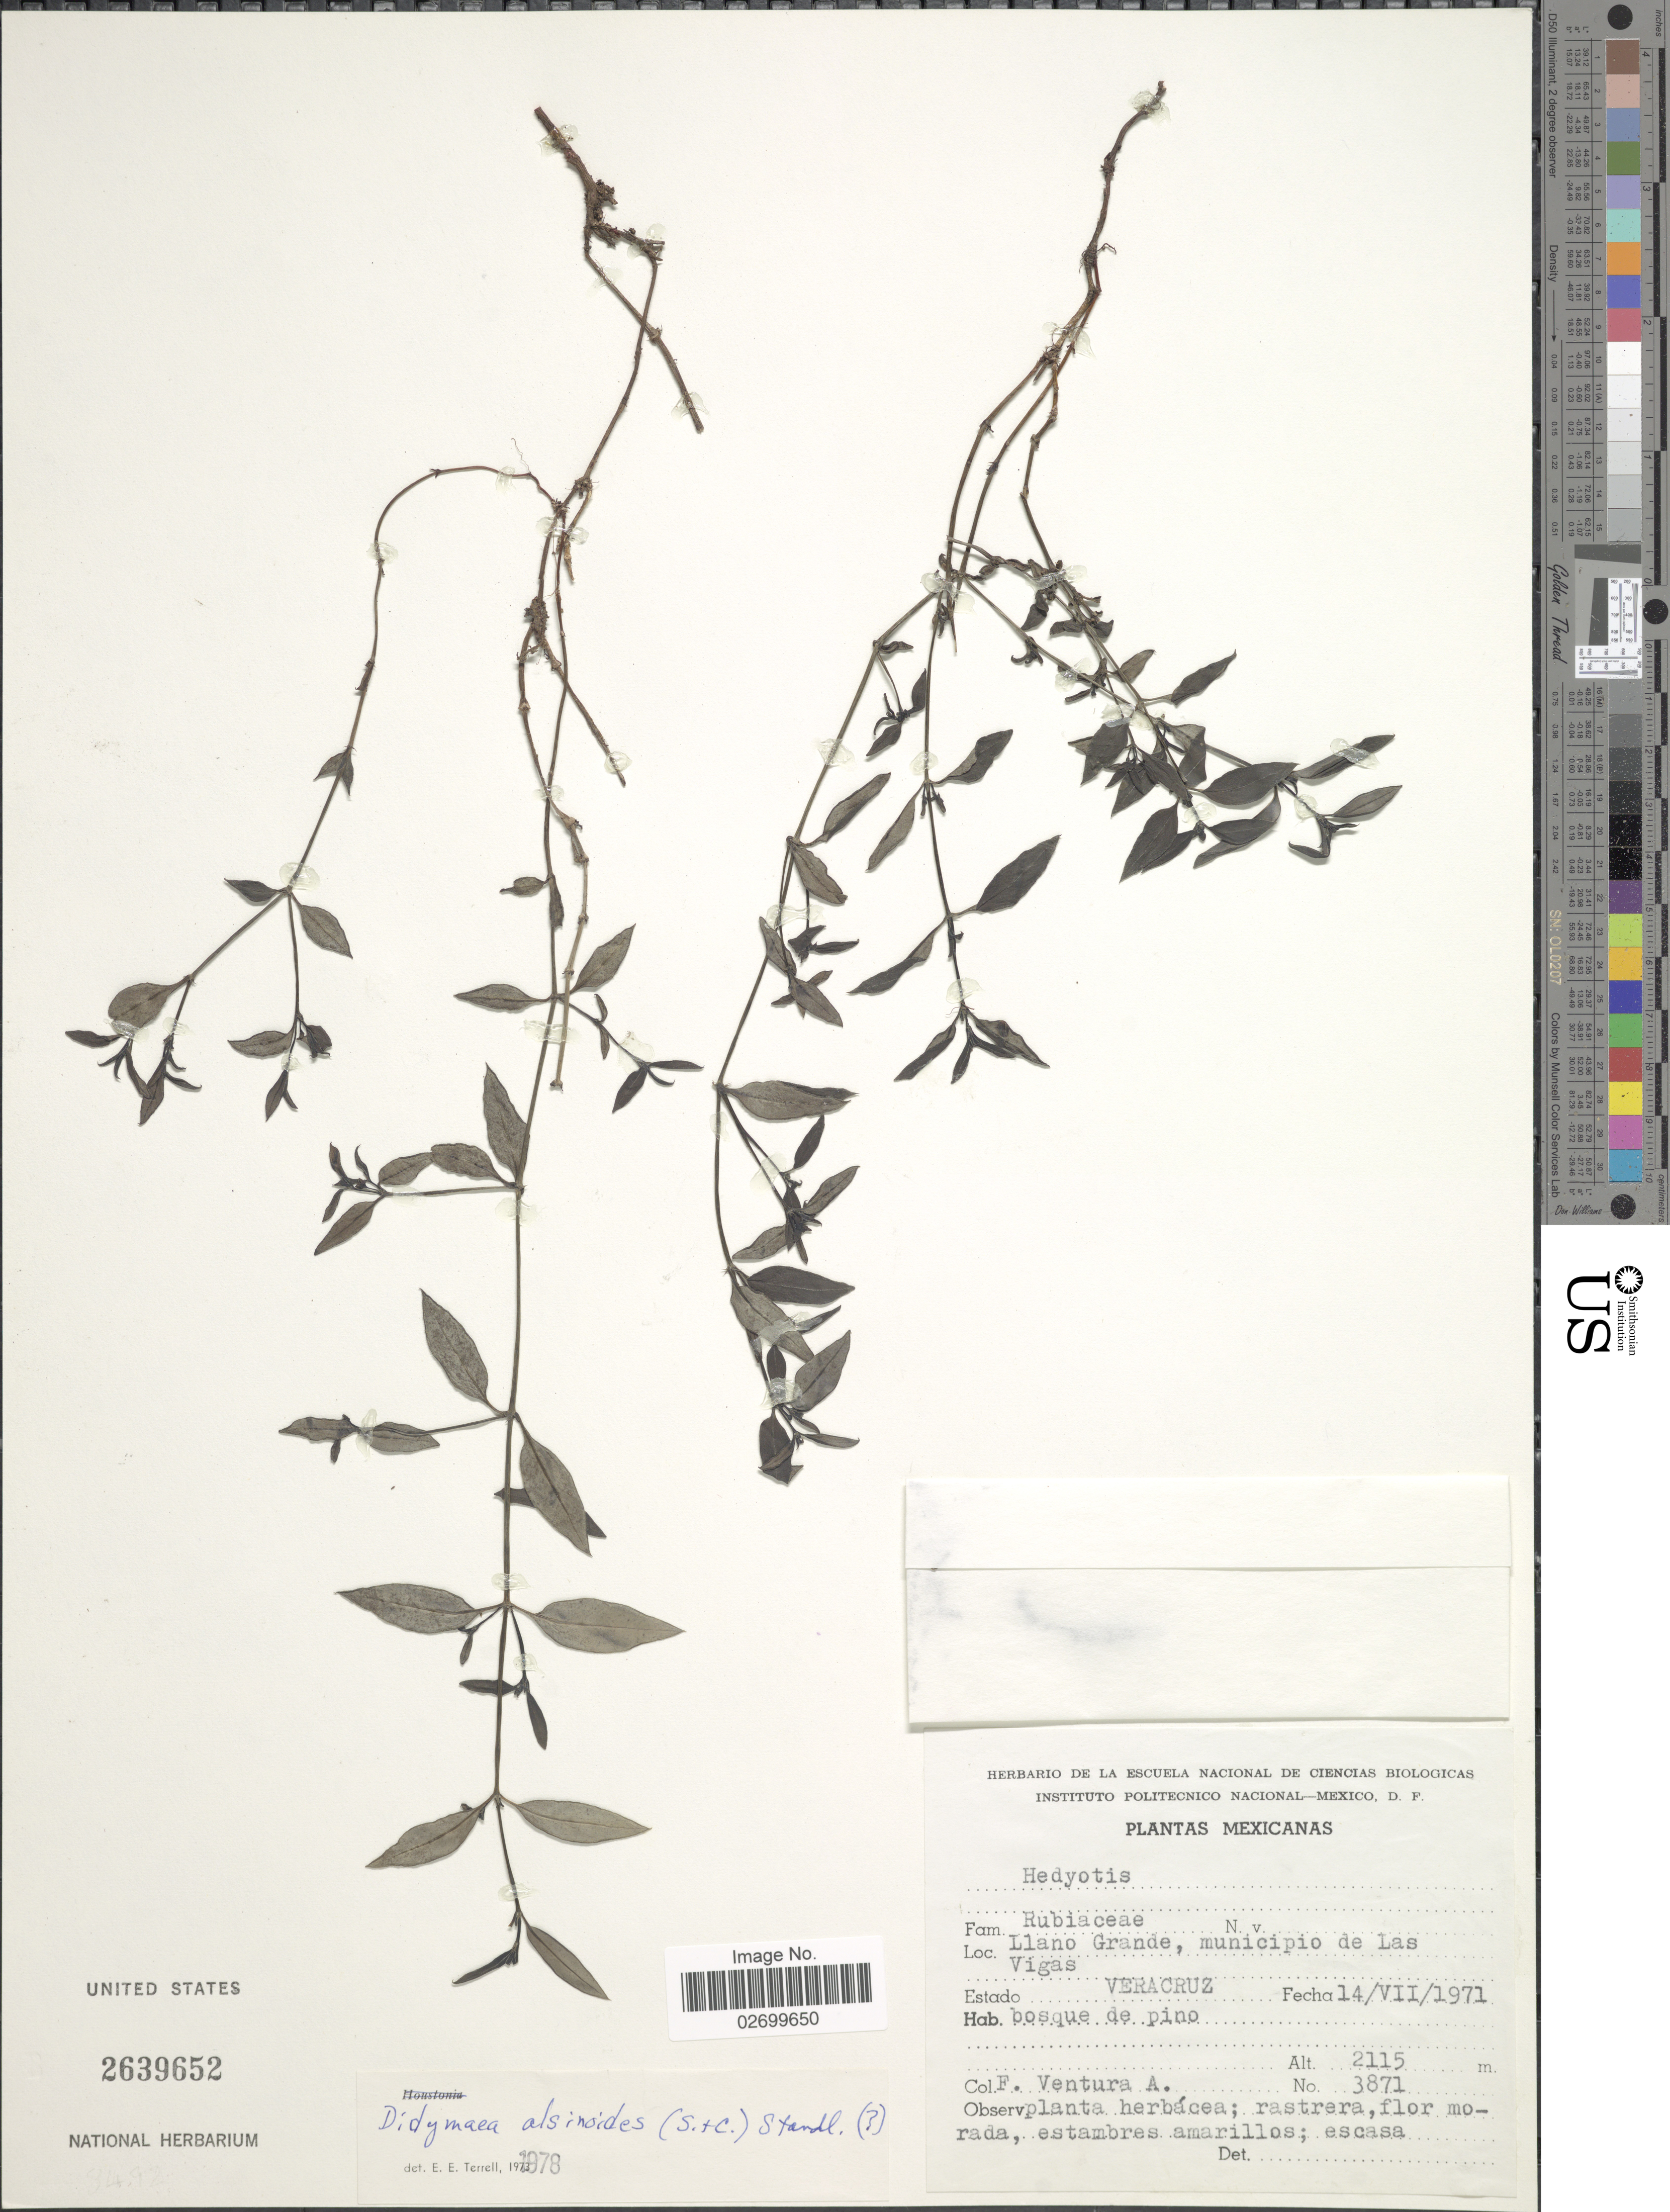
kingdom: Plantae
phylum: Tracheophyta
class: Magnoliopsida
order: Gentianales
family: Rubiaceae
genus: Didymaea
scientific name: Didymaea alsinoides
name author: (Cham. & Schltdl.) Standl.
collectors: F. Ventura A.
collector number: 3871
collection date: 1971-07-14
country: Mexico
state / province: Veracruz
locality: Llano Grande, municipio de Las Vigas, Veracruz.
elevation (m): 2115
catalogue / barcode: US 2639652